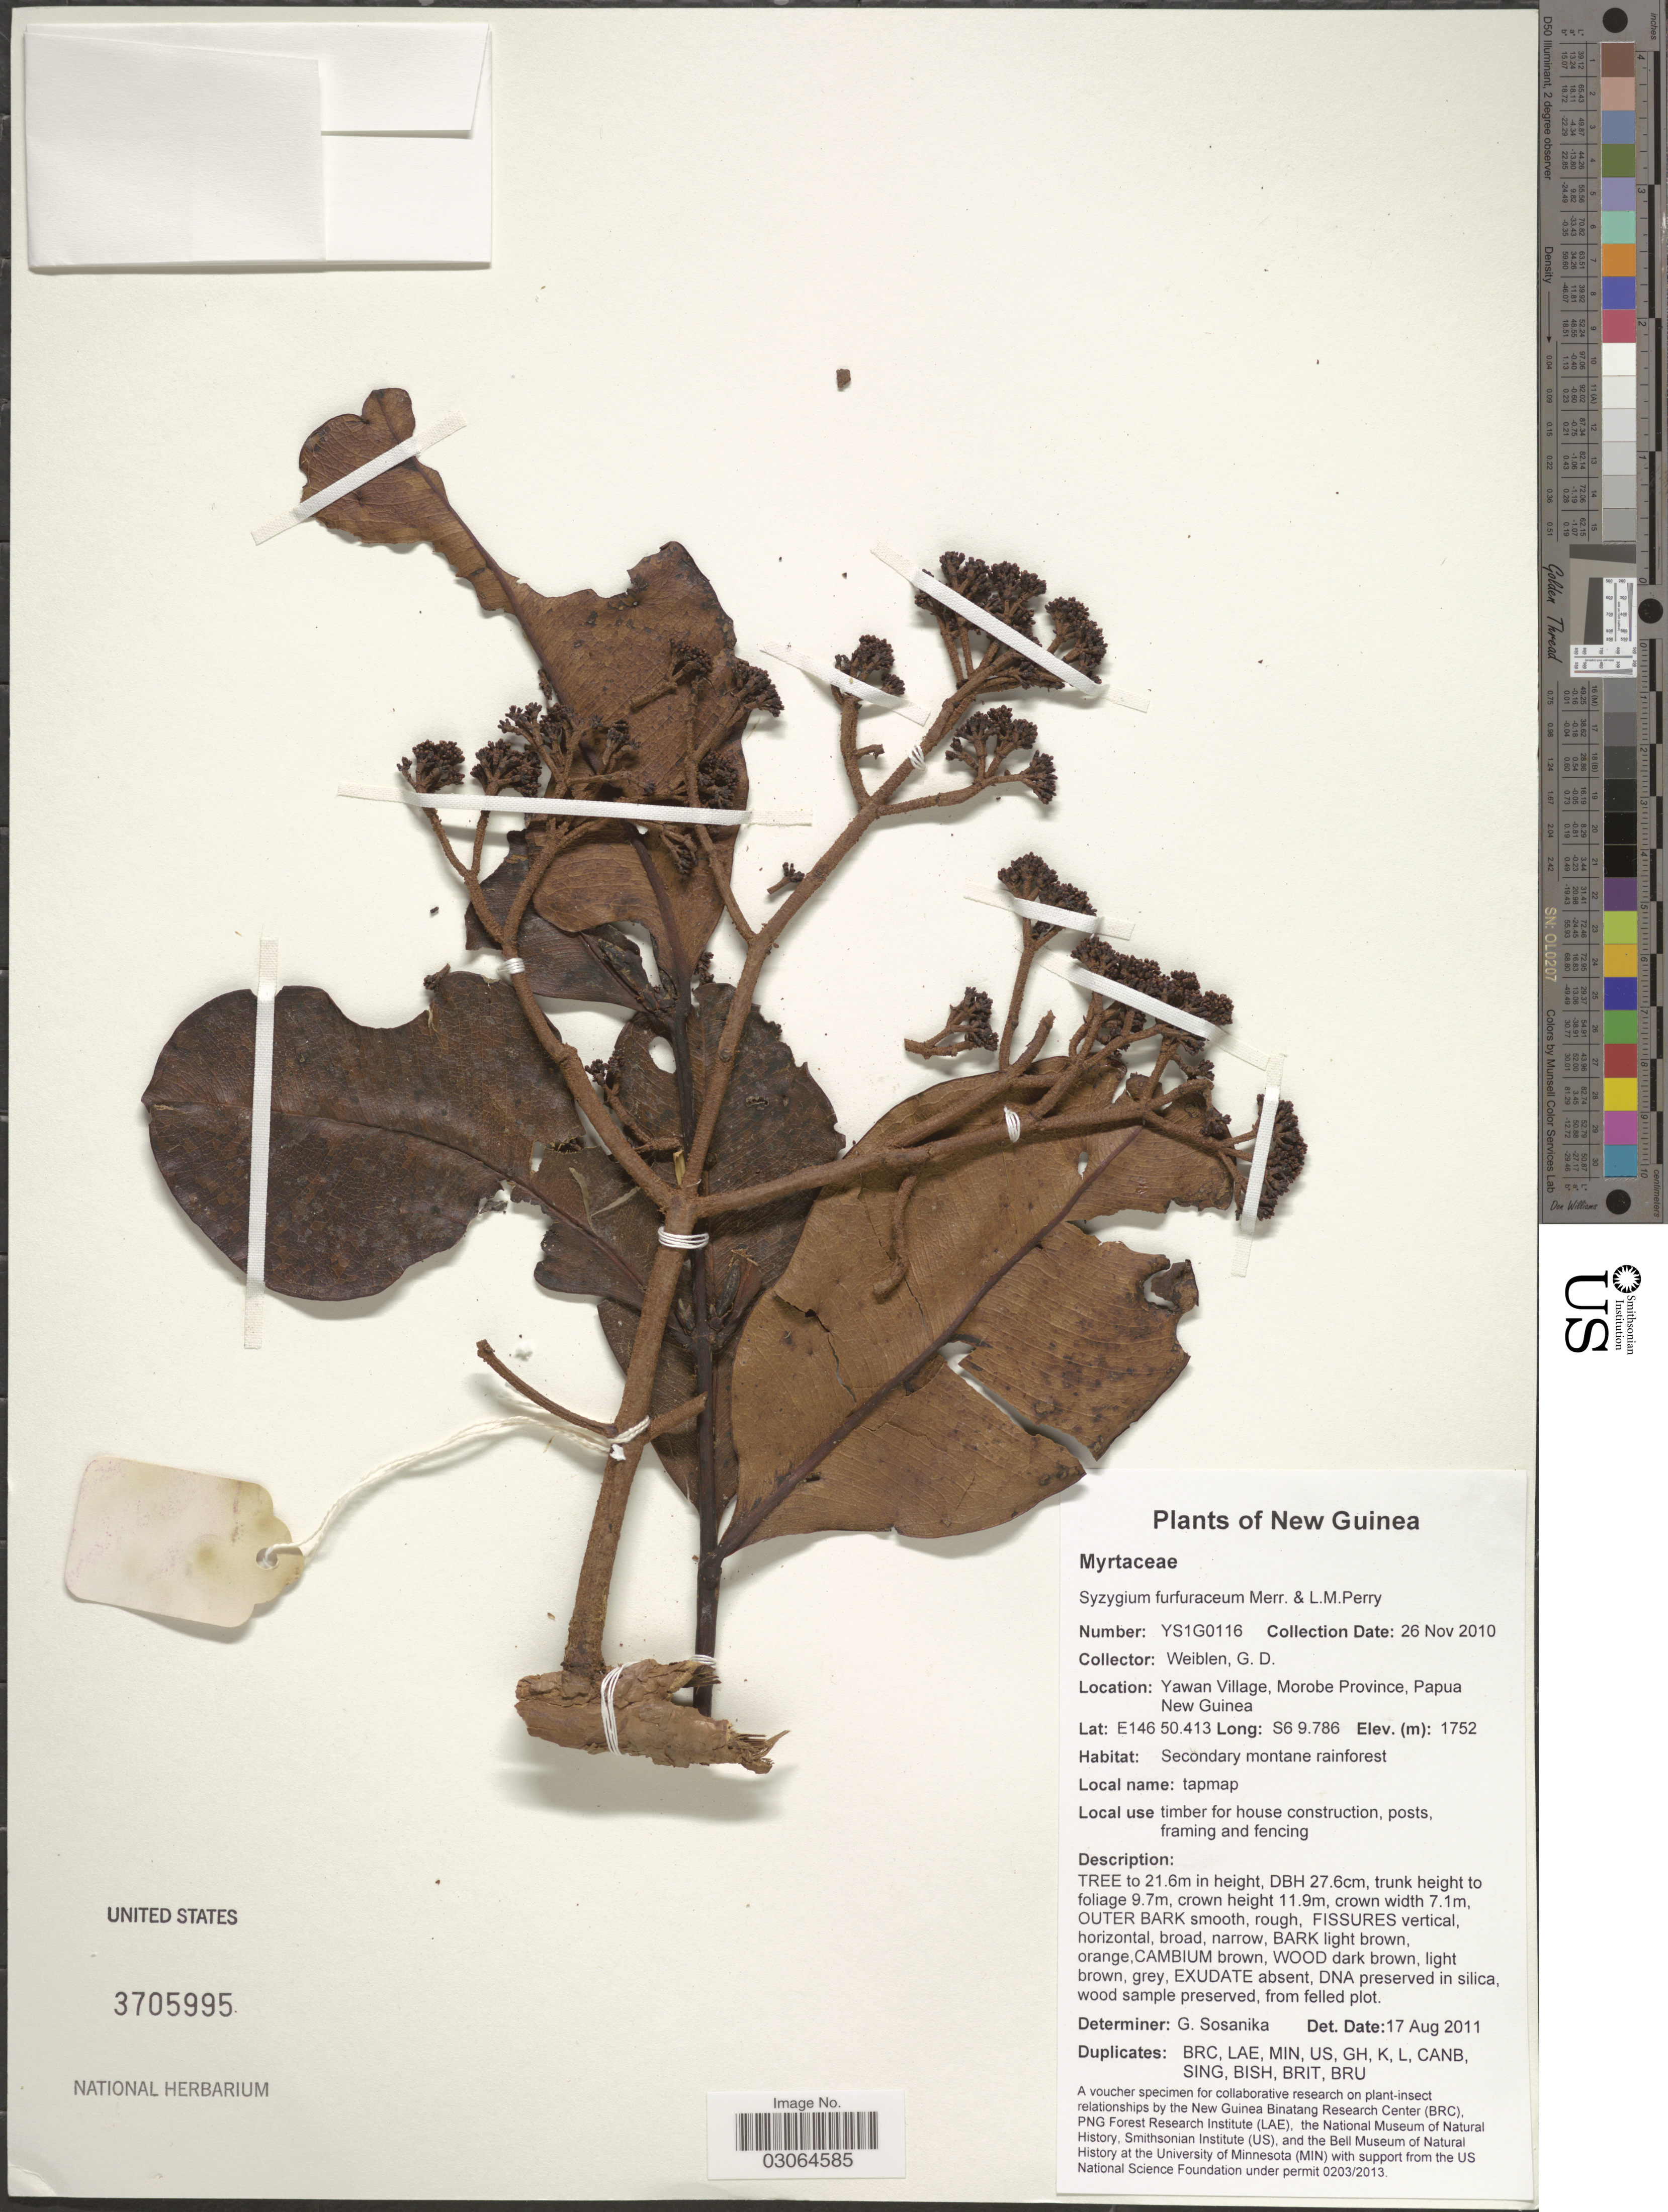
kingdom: Plantae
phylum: Tracheophyta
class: Magnoliopsida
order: Myrtales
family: Myrtaceae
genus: Syzygium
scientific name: Syzygium furfuraceum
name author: Merr. & L.M. Perry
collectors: G. Weiblen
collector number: YS1G0116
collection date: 2010-11-26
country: Papua New Guinea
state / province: Morobe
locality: New Guinea, Yawan Village.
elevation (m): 1752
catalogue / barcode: US 3705995